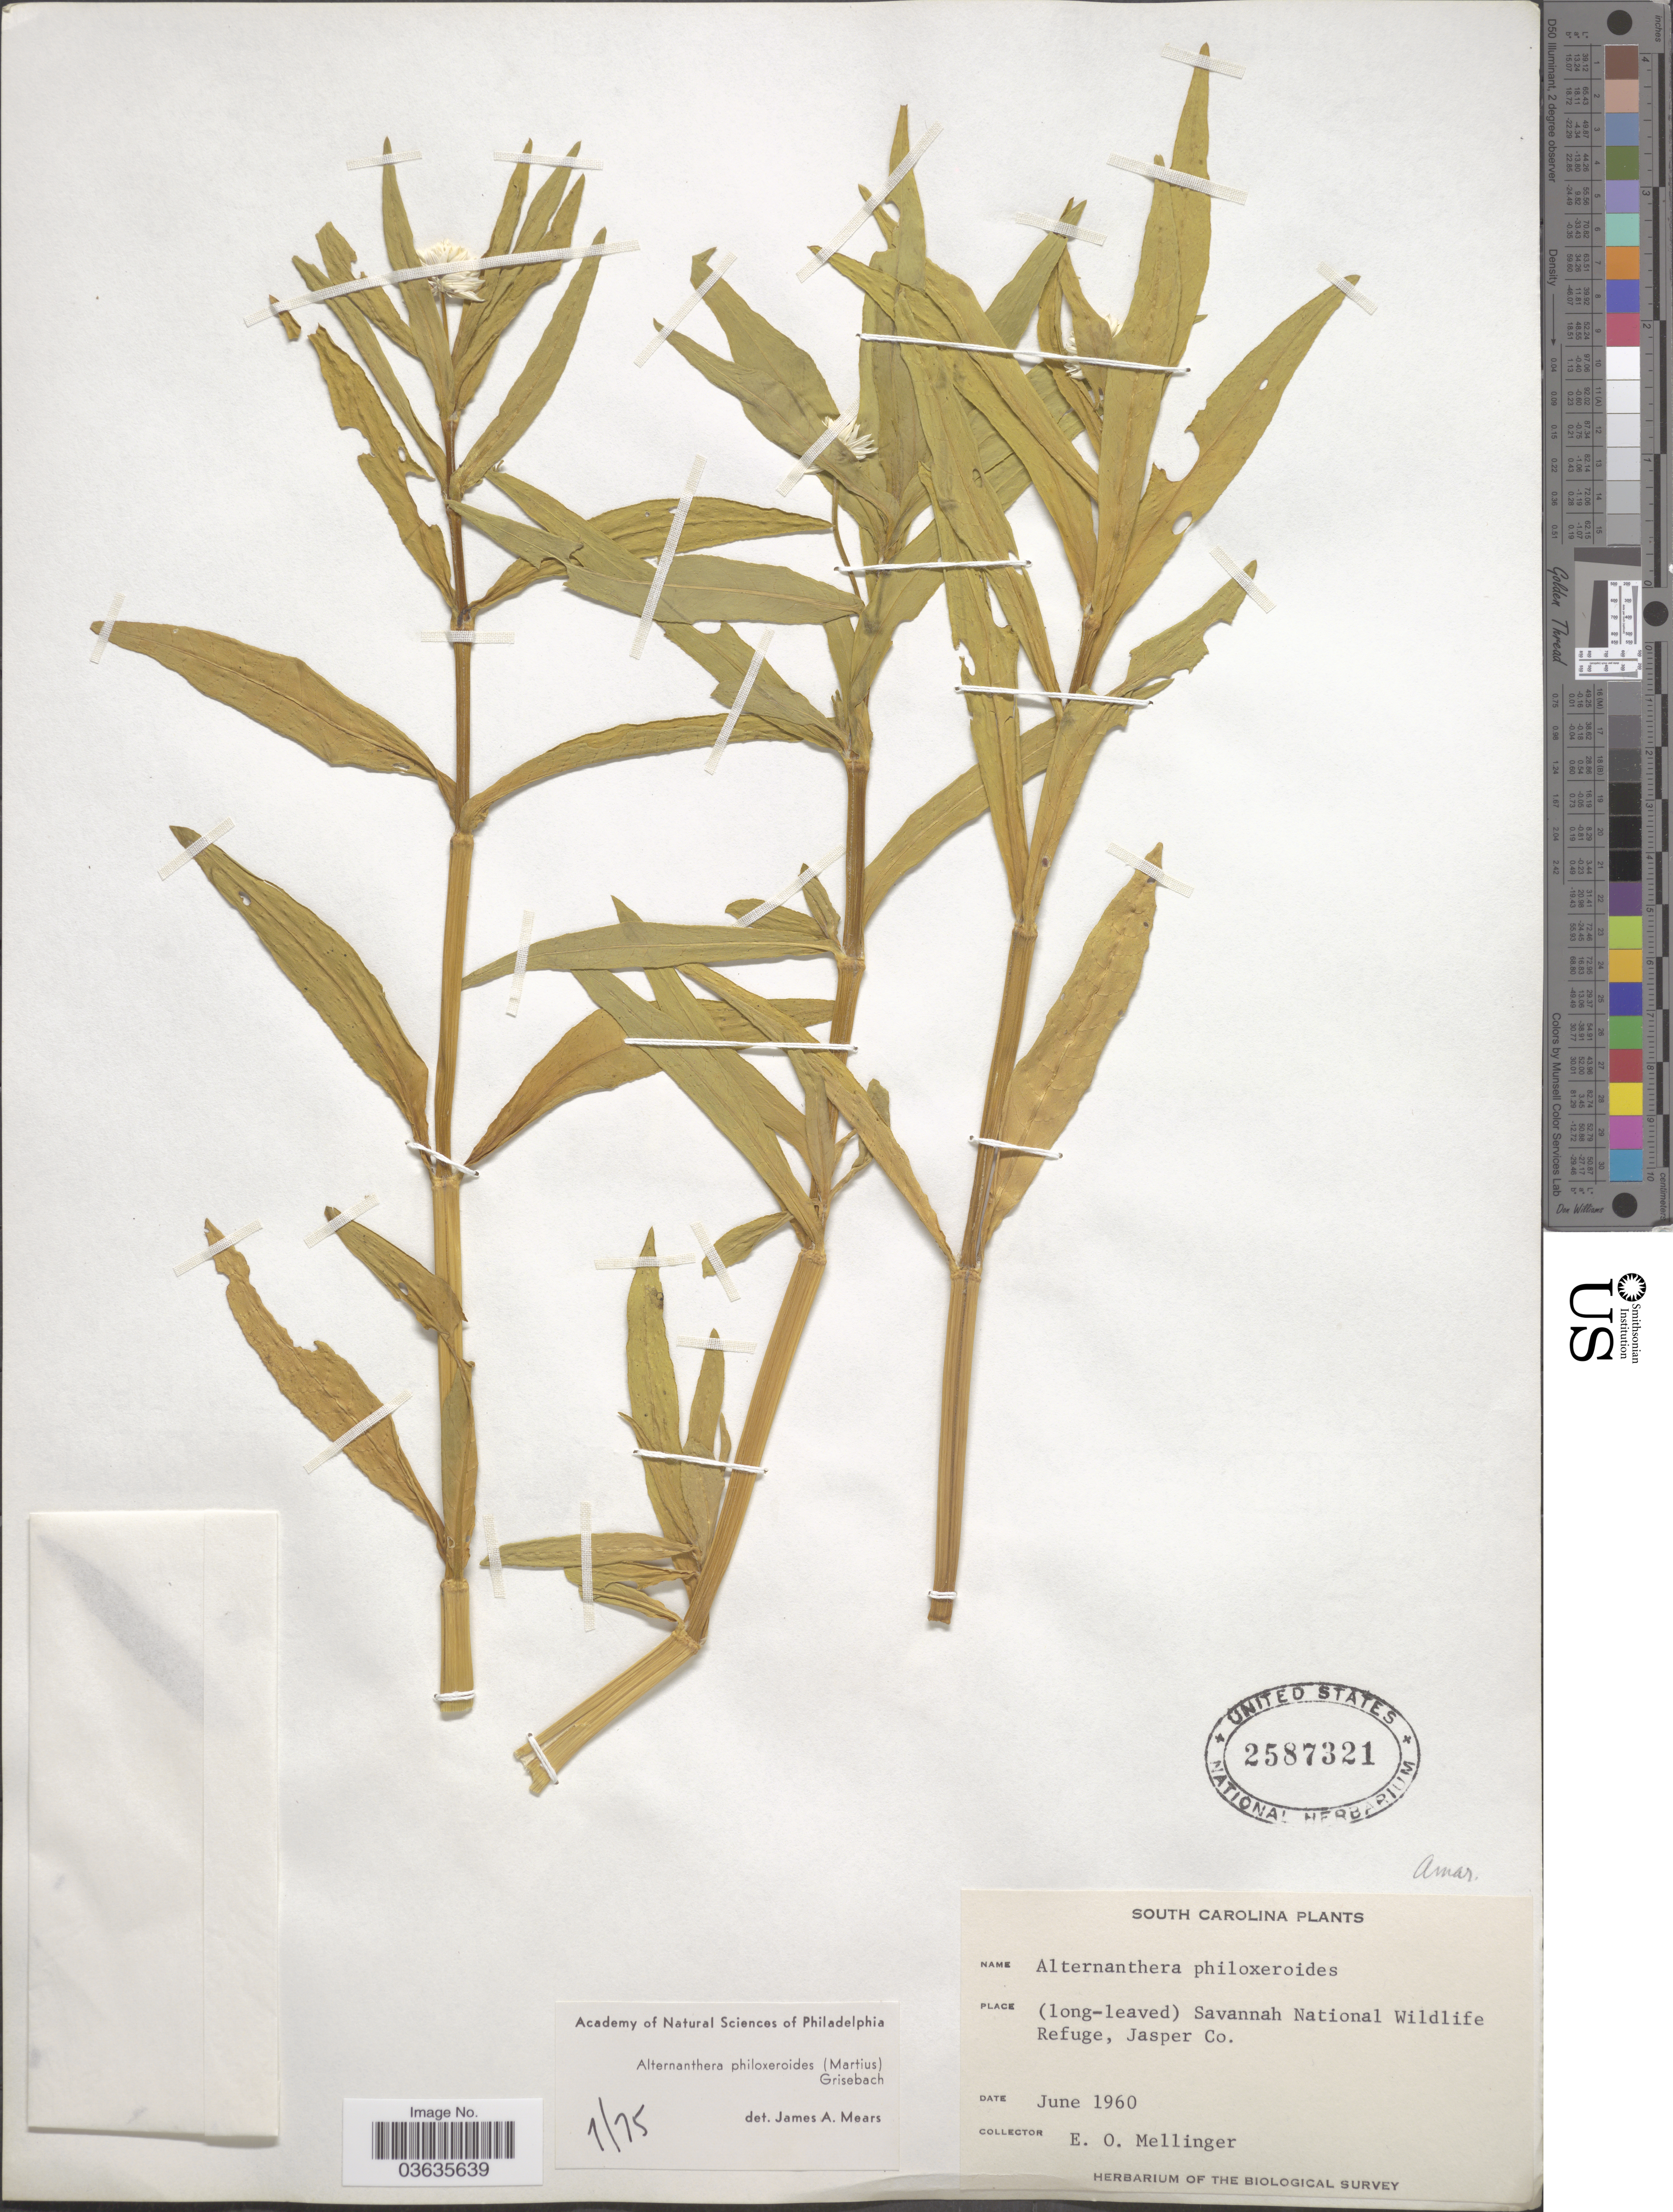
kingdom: Plantae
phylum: Tracheophyta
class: Magnoliopsida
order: Caryophyllales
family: Amaranthaceae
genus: Alternanthera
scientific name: Alternanthera philoxeroides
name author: (Mart.) Griseb.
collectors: E. Mellinger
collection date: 1960-06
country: United States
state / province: South Carolina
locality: Savannah National Wildlife Refuge, Jasper Co.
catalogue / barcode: US 2587321